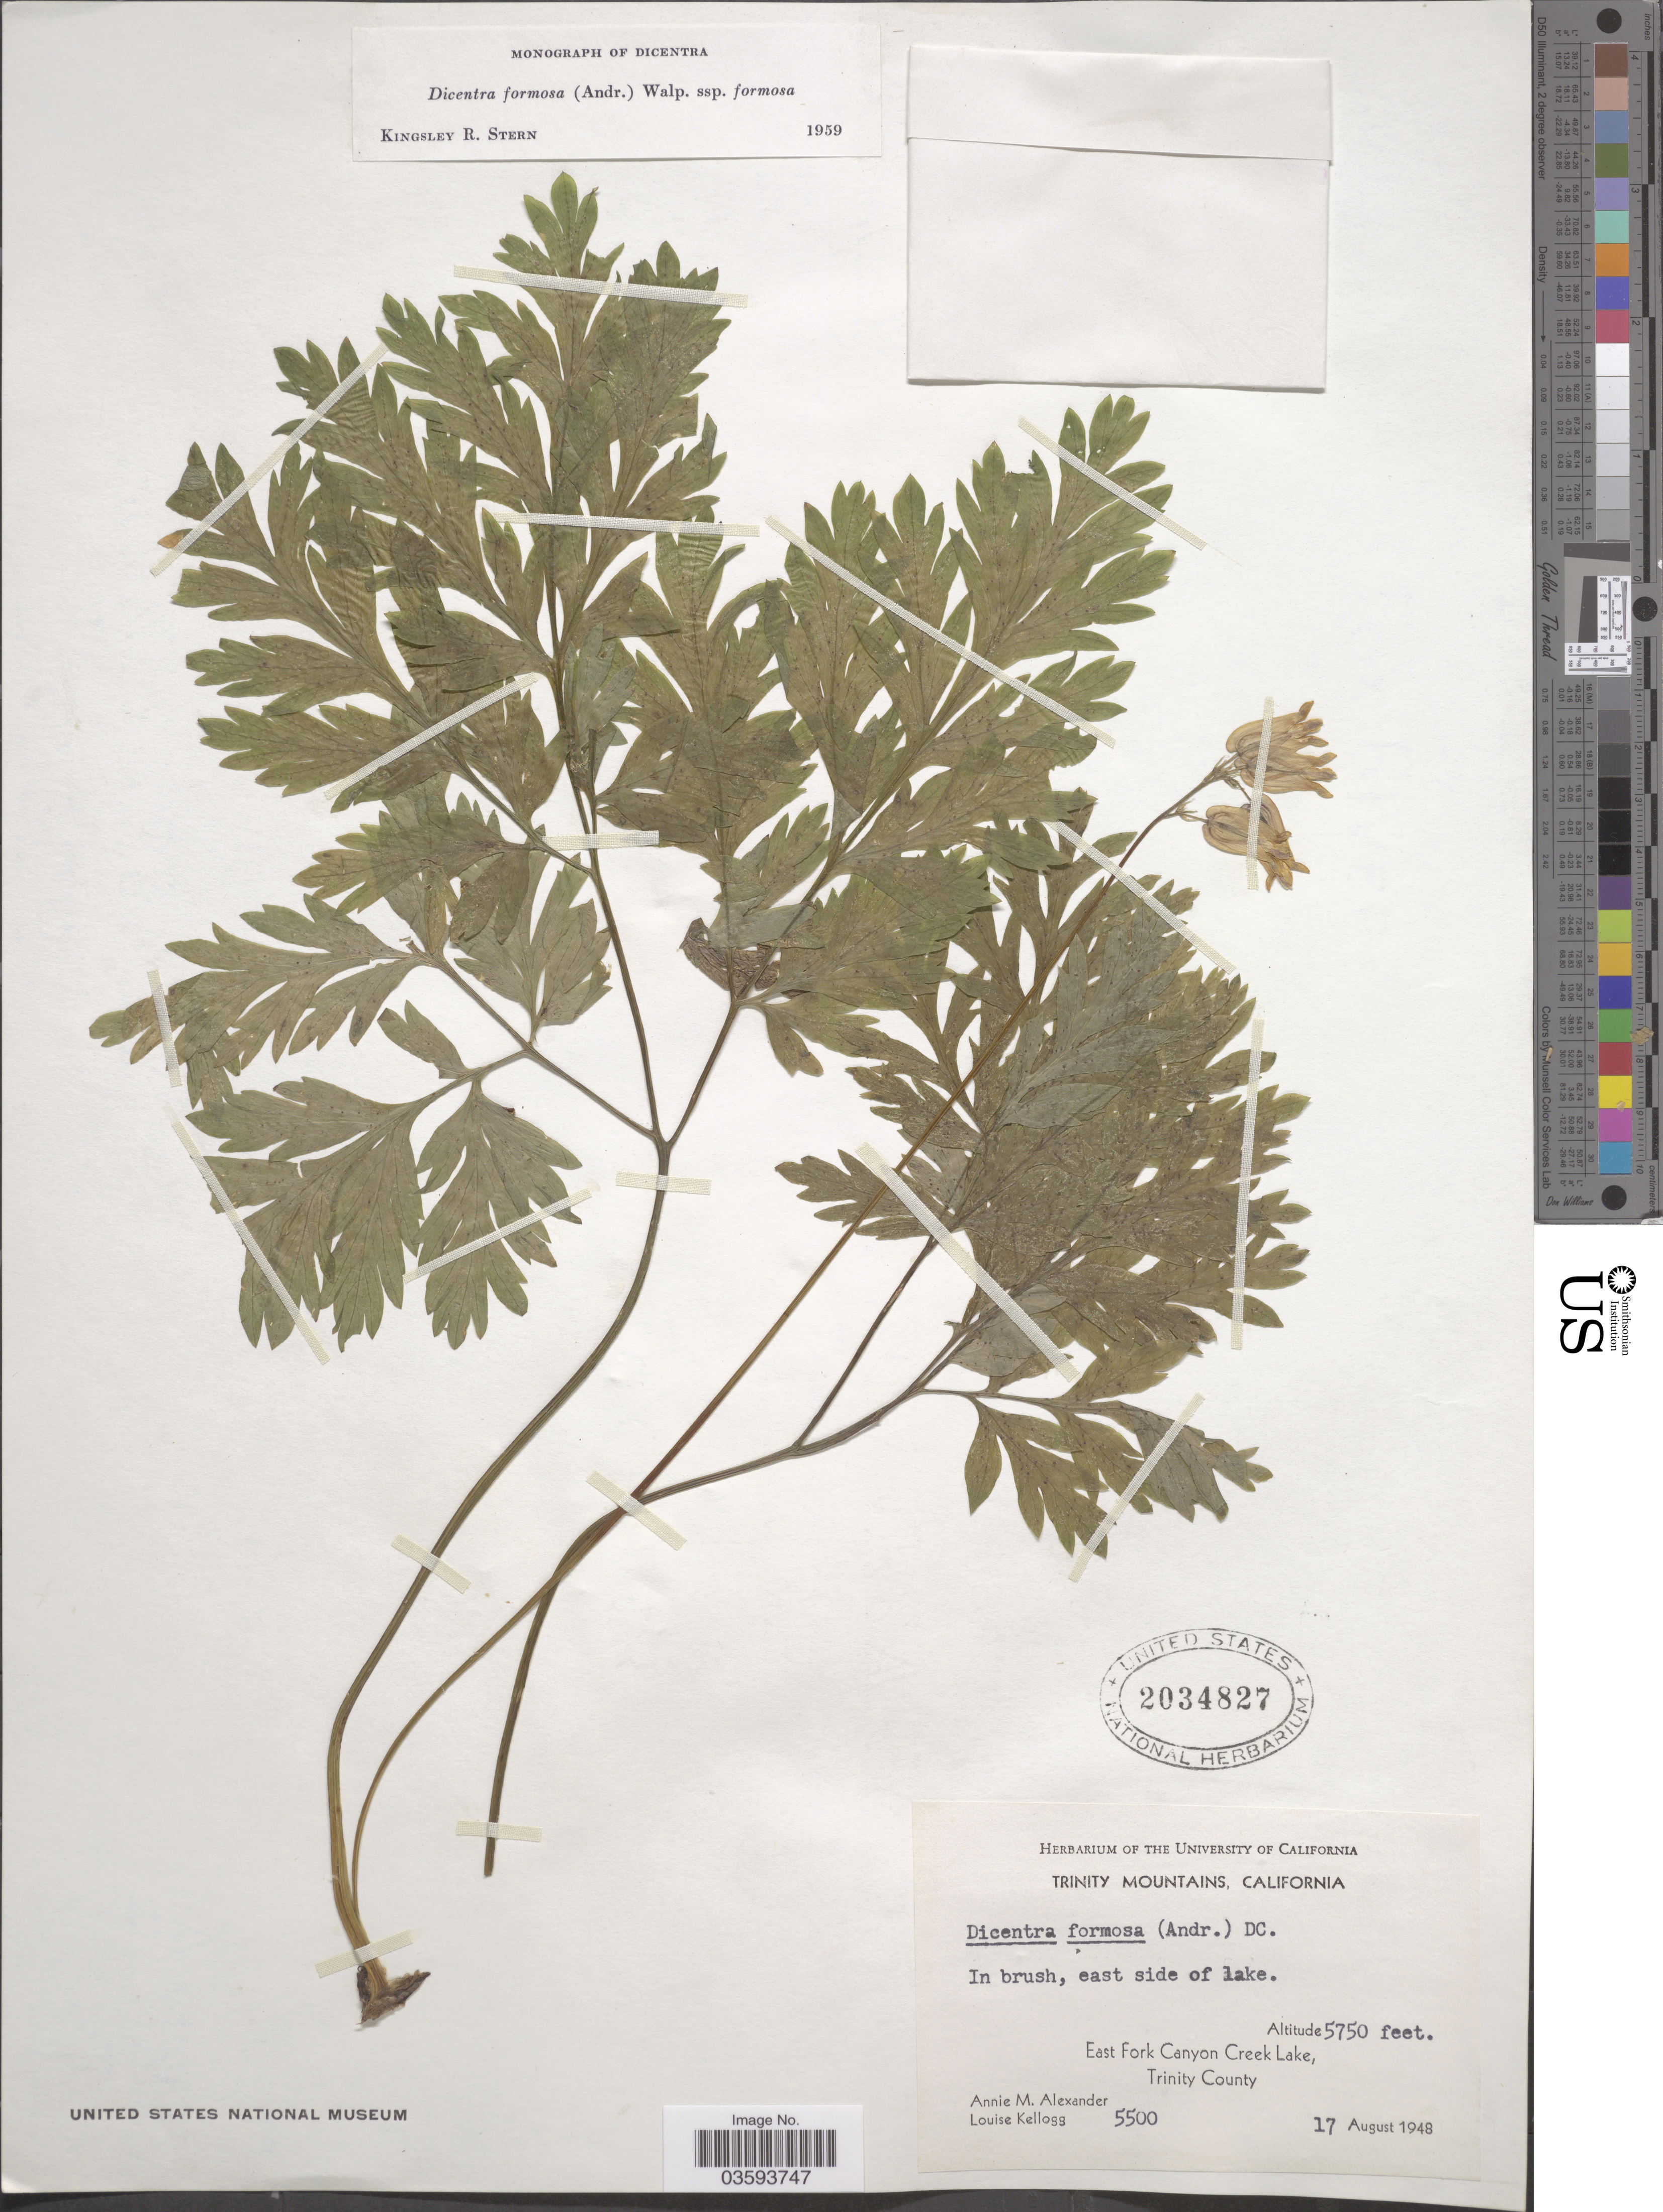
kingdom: Plantae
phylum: Tracheophyta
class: Magnoliopsida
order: Ranunculales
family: Papaveraceae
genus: Dicentra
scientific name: Dicentra formosa subsp. formosa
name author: (Haw.) Walp.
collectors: A. M. Alexander & L. Kellogg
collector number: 5500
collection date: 1948-08-17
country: United States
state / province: California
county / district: Trinity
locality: Trinity Mountains. East side of lake. East Fork Canyon Creek Lake, Trinity County.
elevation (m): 1753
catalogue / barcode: US 2034827